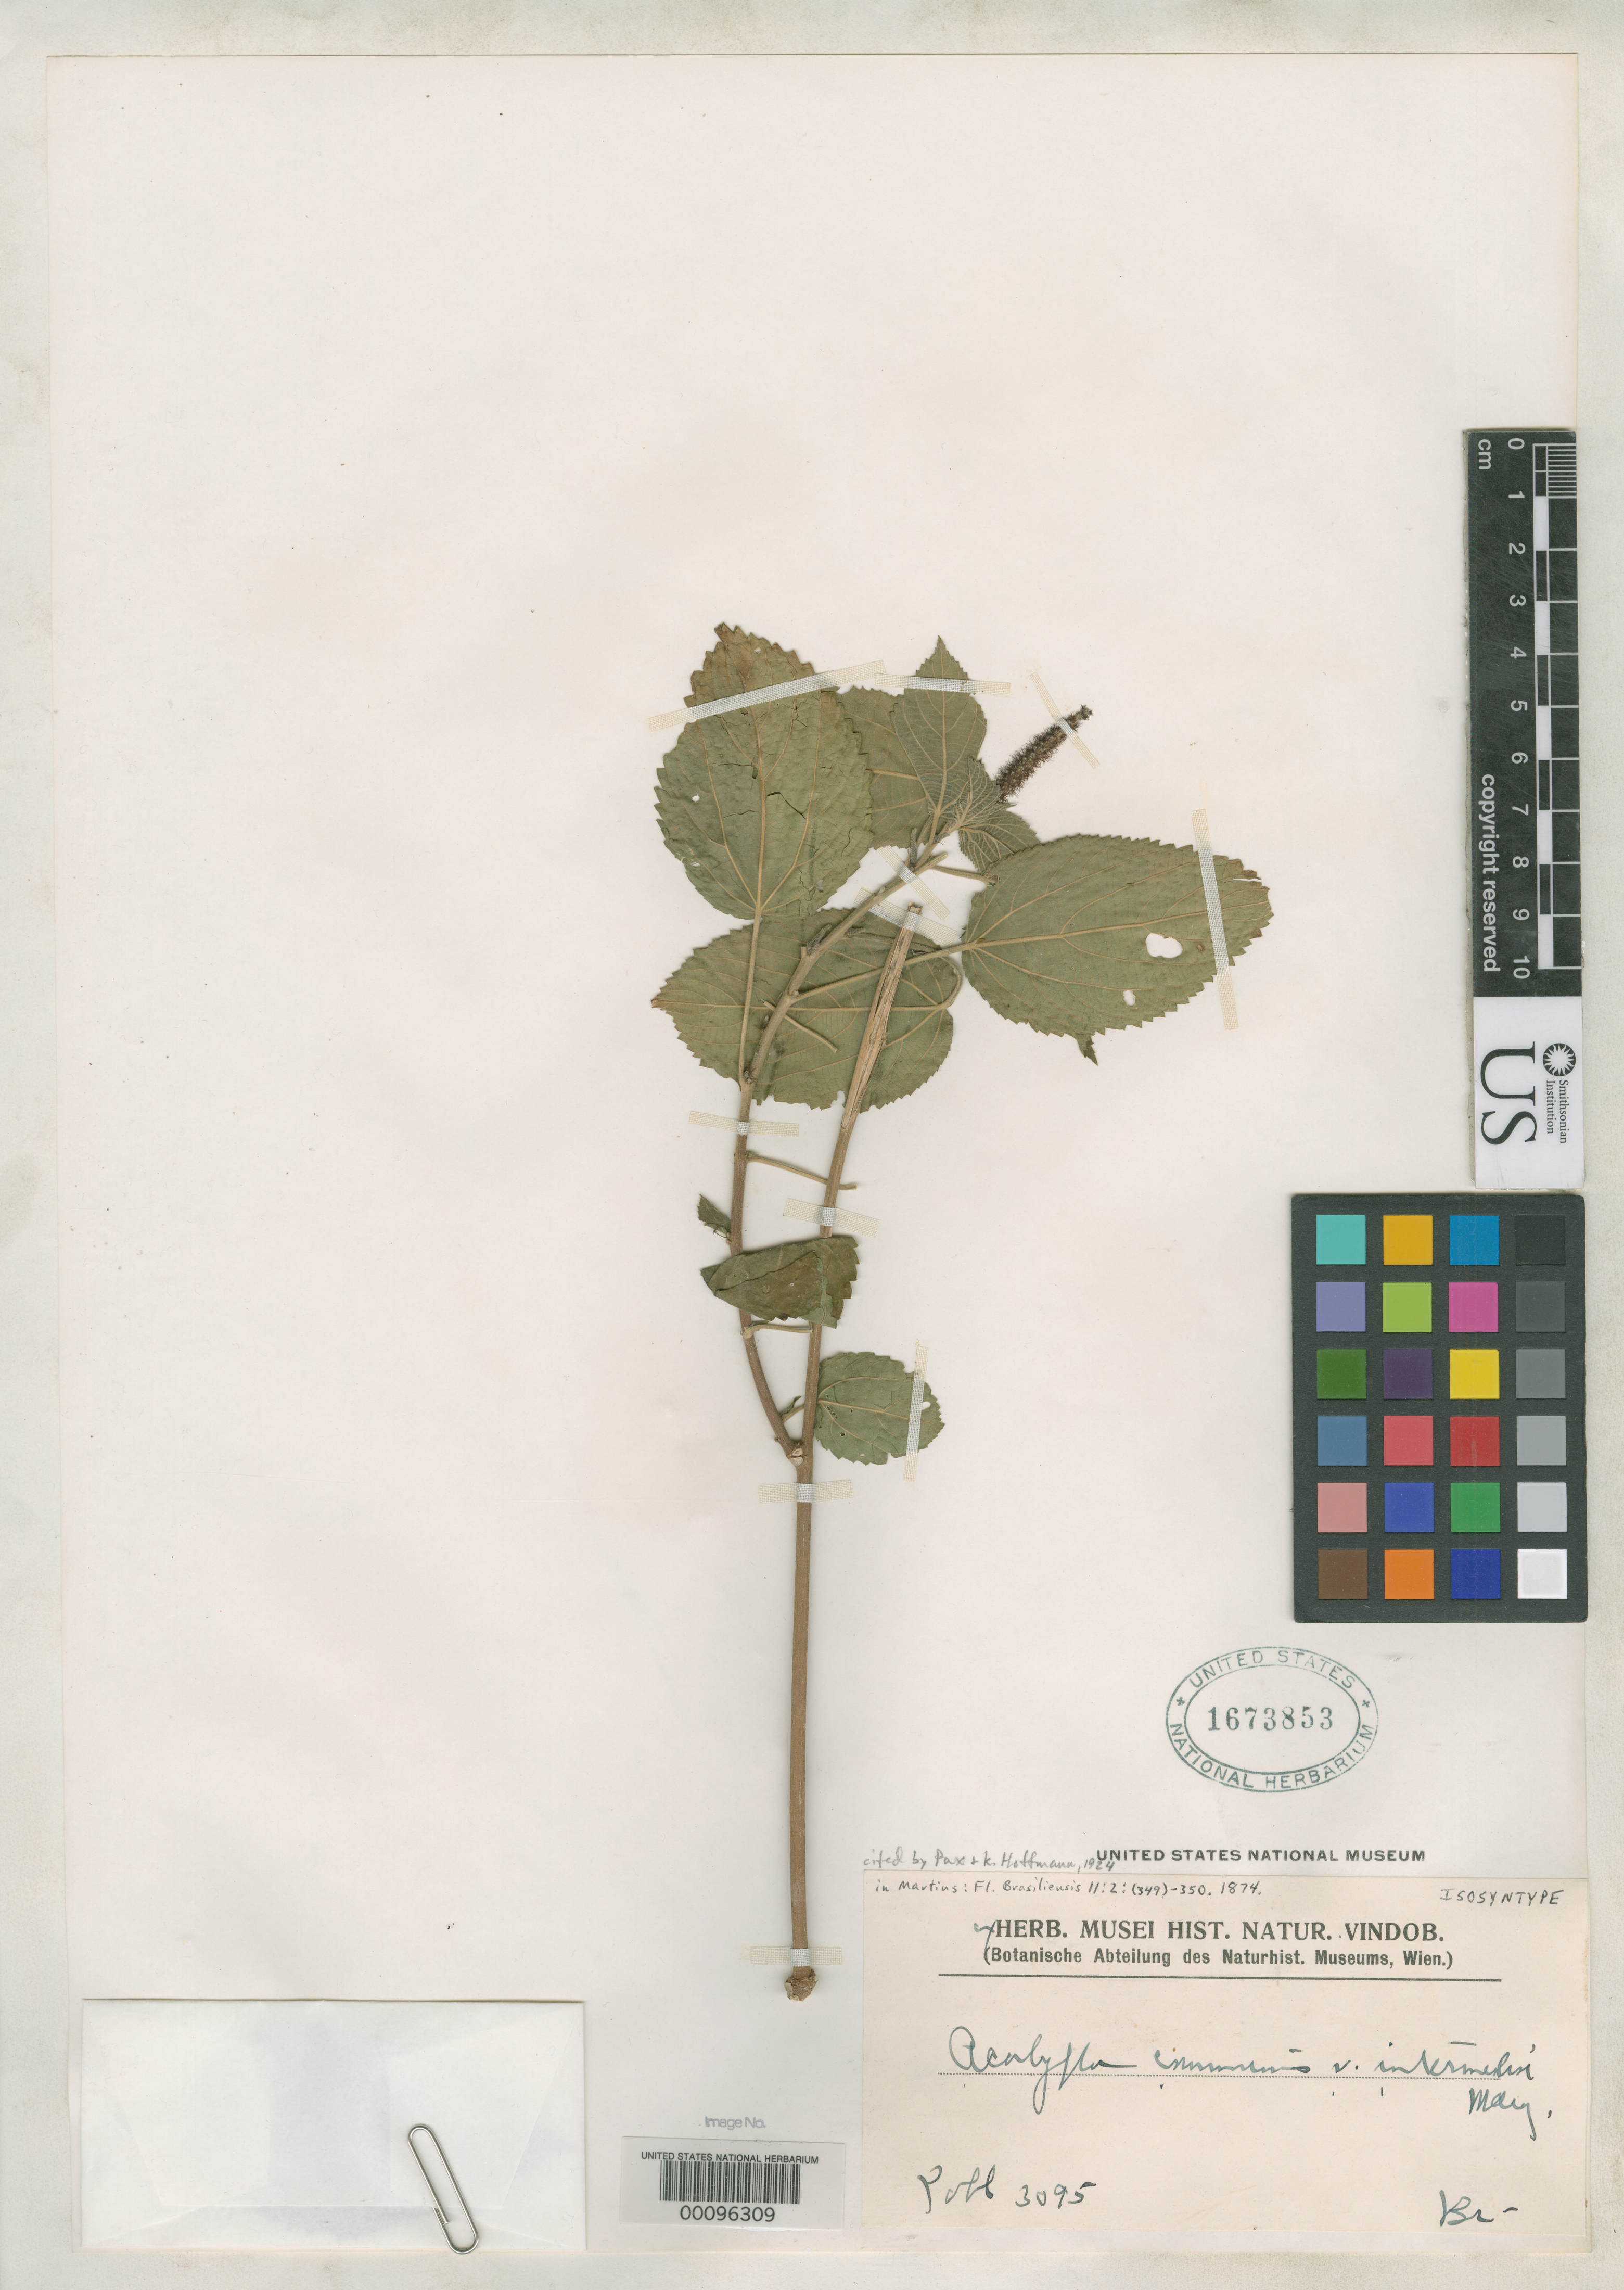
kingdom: Plantae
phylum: Tracheophyta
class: Magnoliopsida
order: Malpighiales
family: Euphorbiaceae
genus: Acalypha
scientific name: Acalypha communis var. intermedia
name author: Müll. Arg. in Mart.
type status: Isosyntype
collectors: J. B. E. Pohl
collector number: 3095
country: Brazil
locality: Ad Fazienda Cedro.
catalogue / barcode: US 1673853